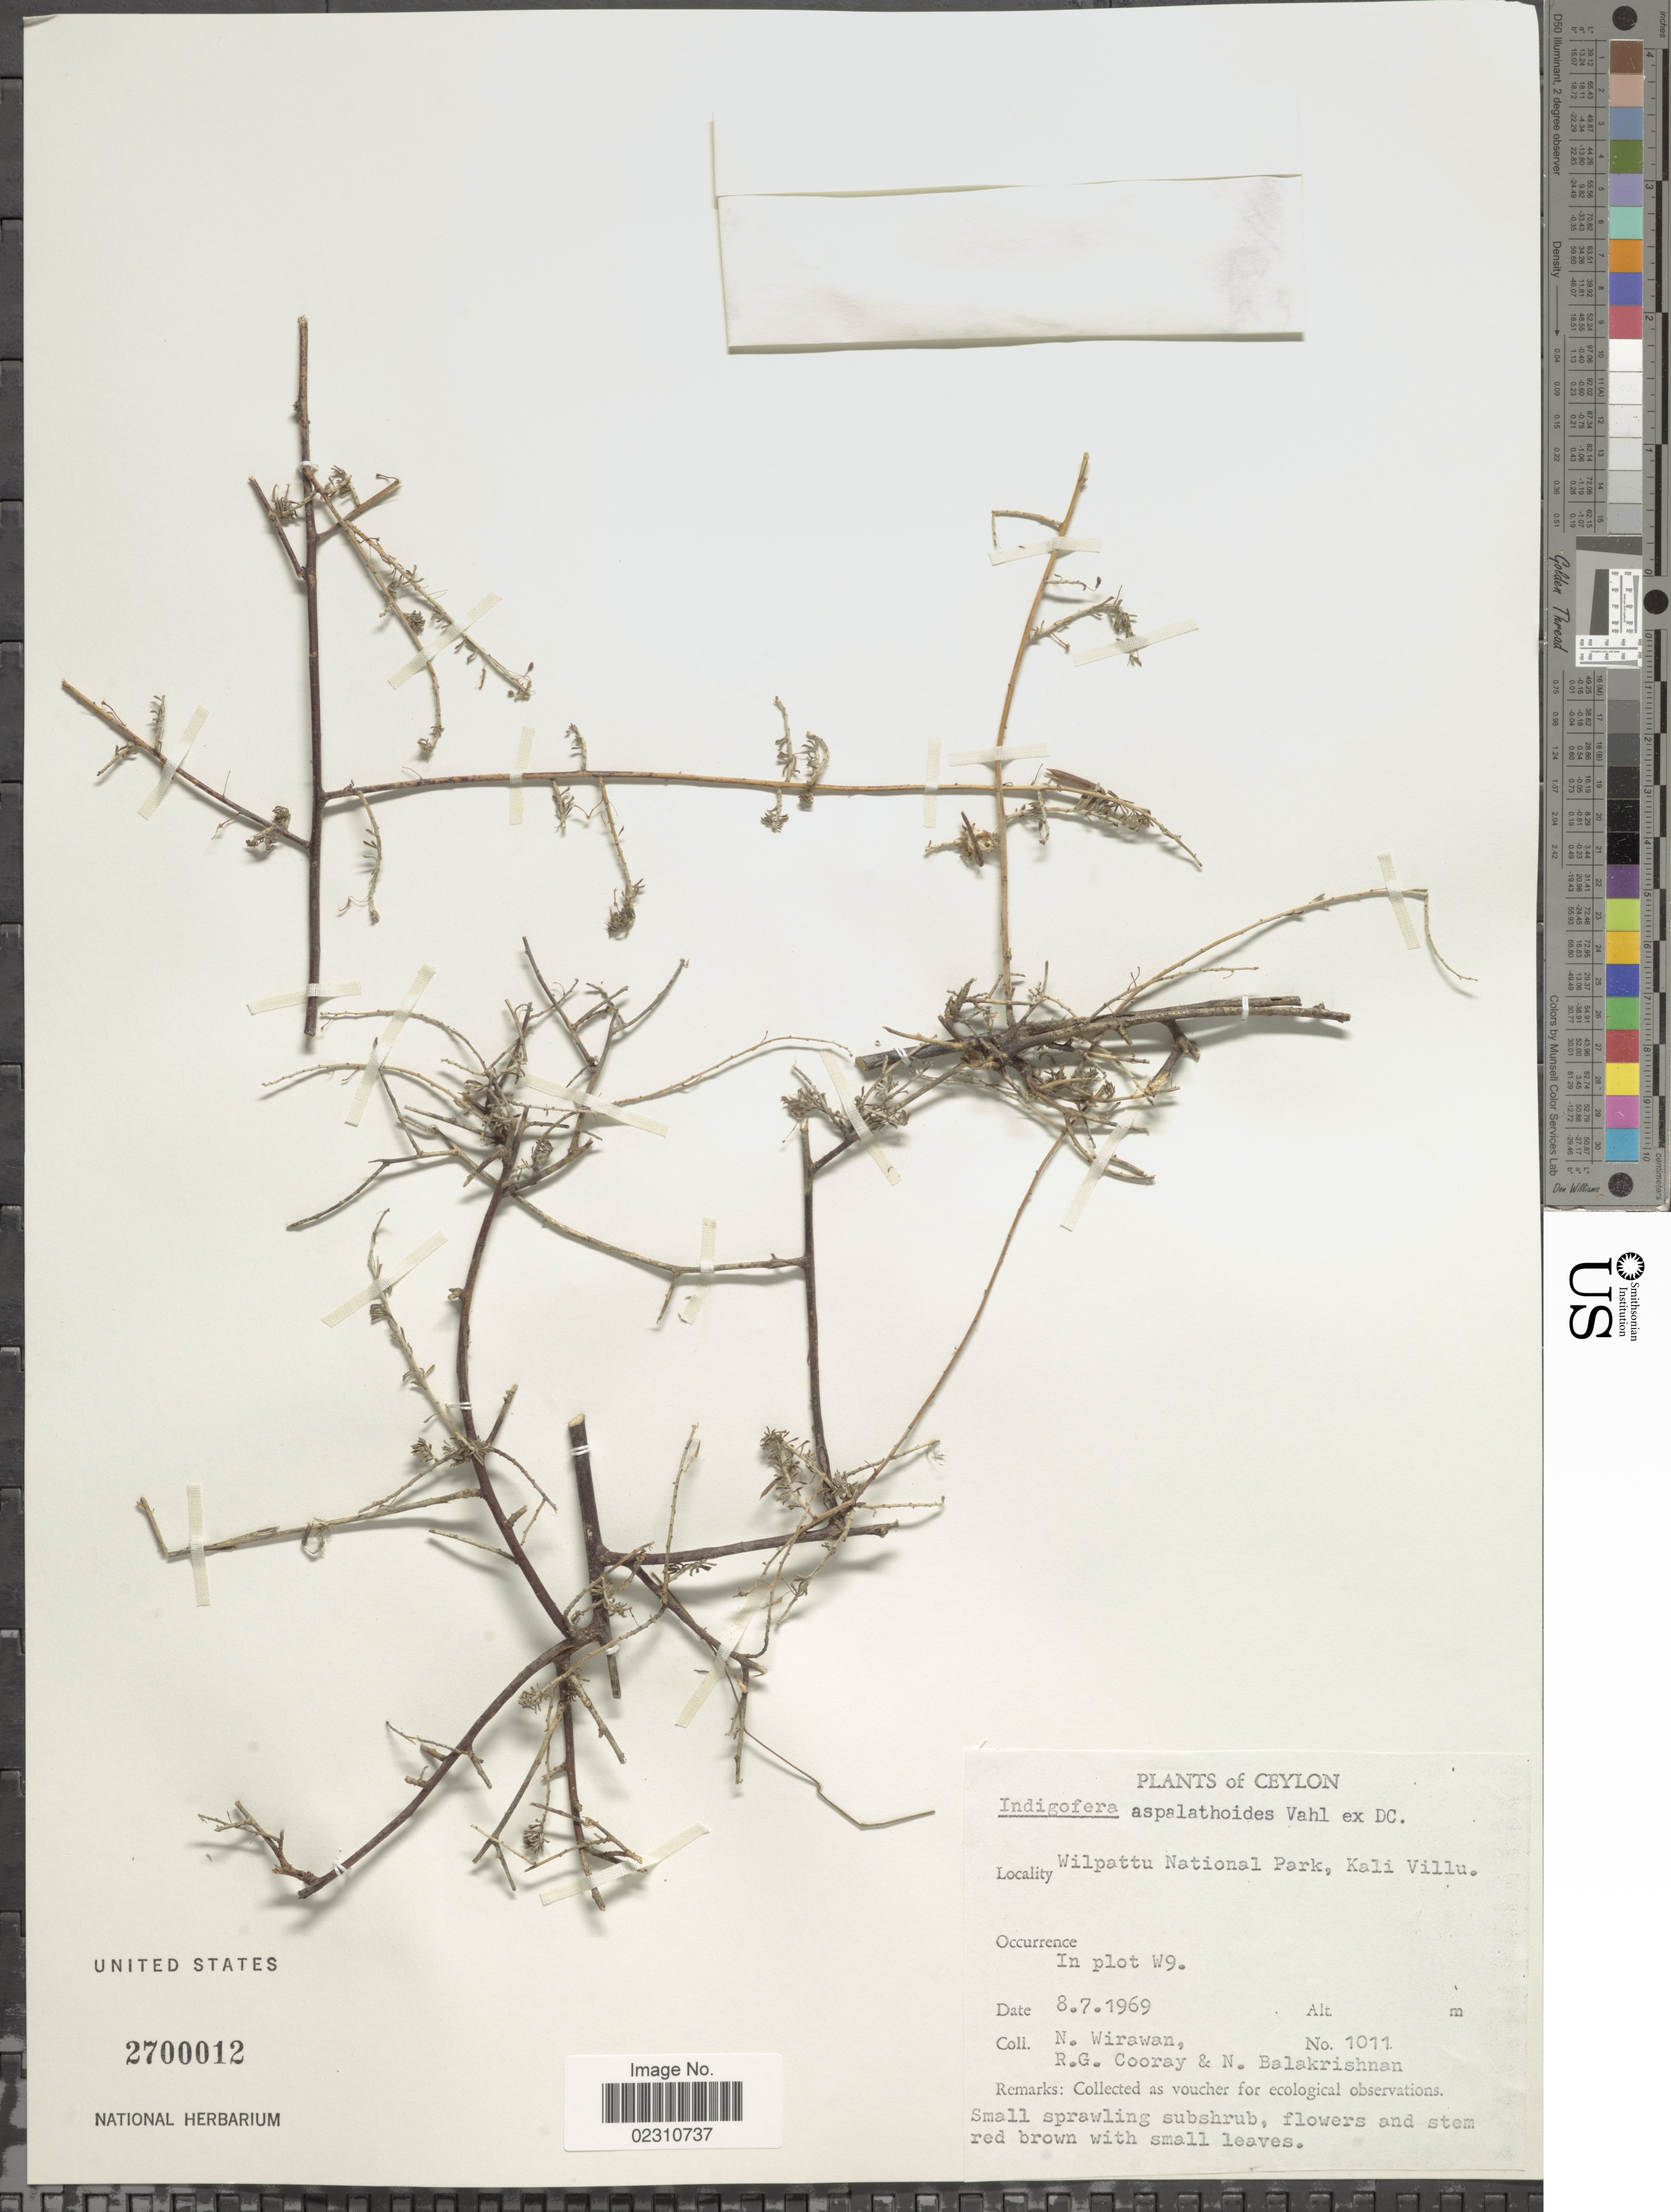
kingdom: Plantae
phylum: Tracheophyta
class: Magnoliopsida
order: Fabales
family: Fabaceae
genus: Indigofera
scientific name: Indigofera aspalathoides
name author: DC.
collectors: N. Wirawan, R. Cooray & N. Balakrishnan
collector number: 1011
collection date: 1969-07-08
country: Sri Lanka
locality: Wilpattu national Park, Kali Villu.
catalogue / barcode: US 2700012